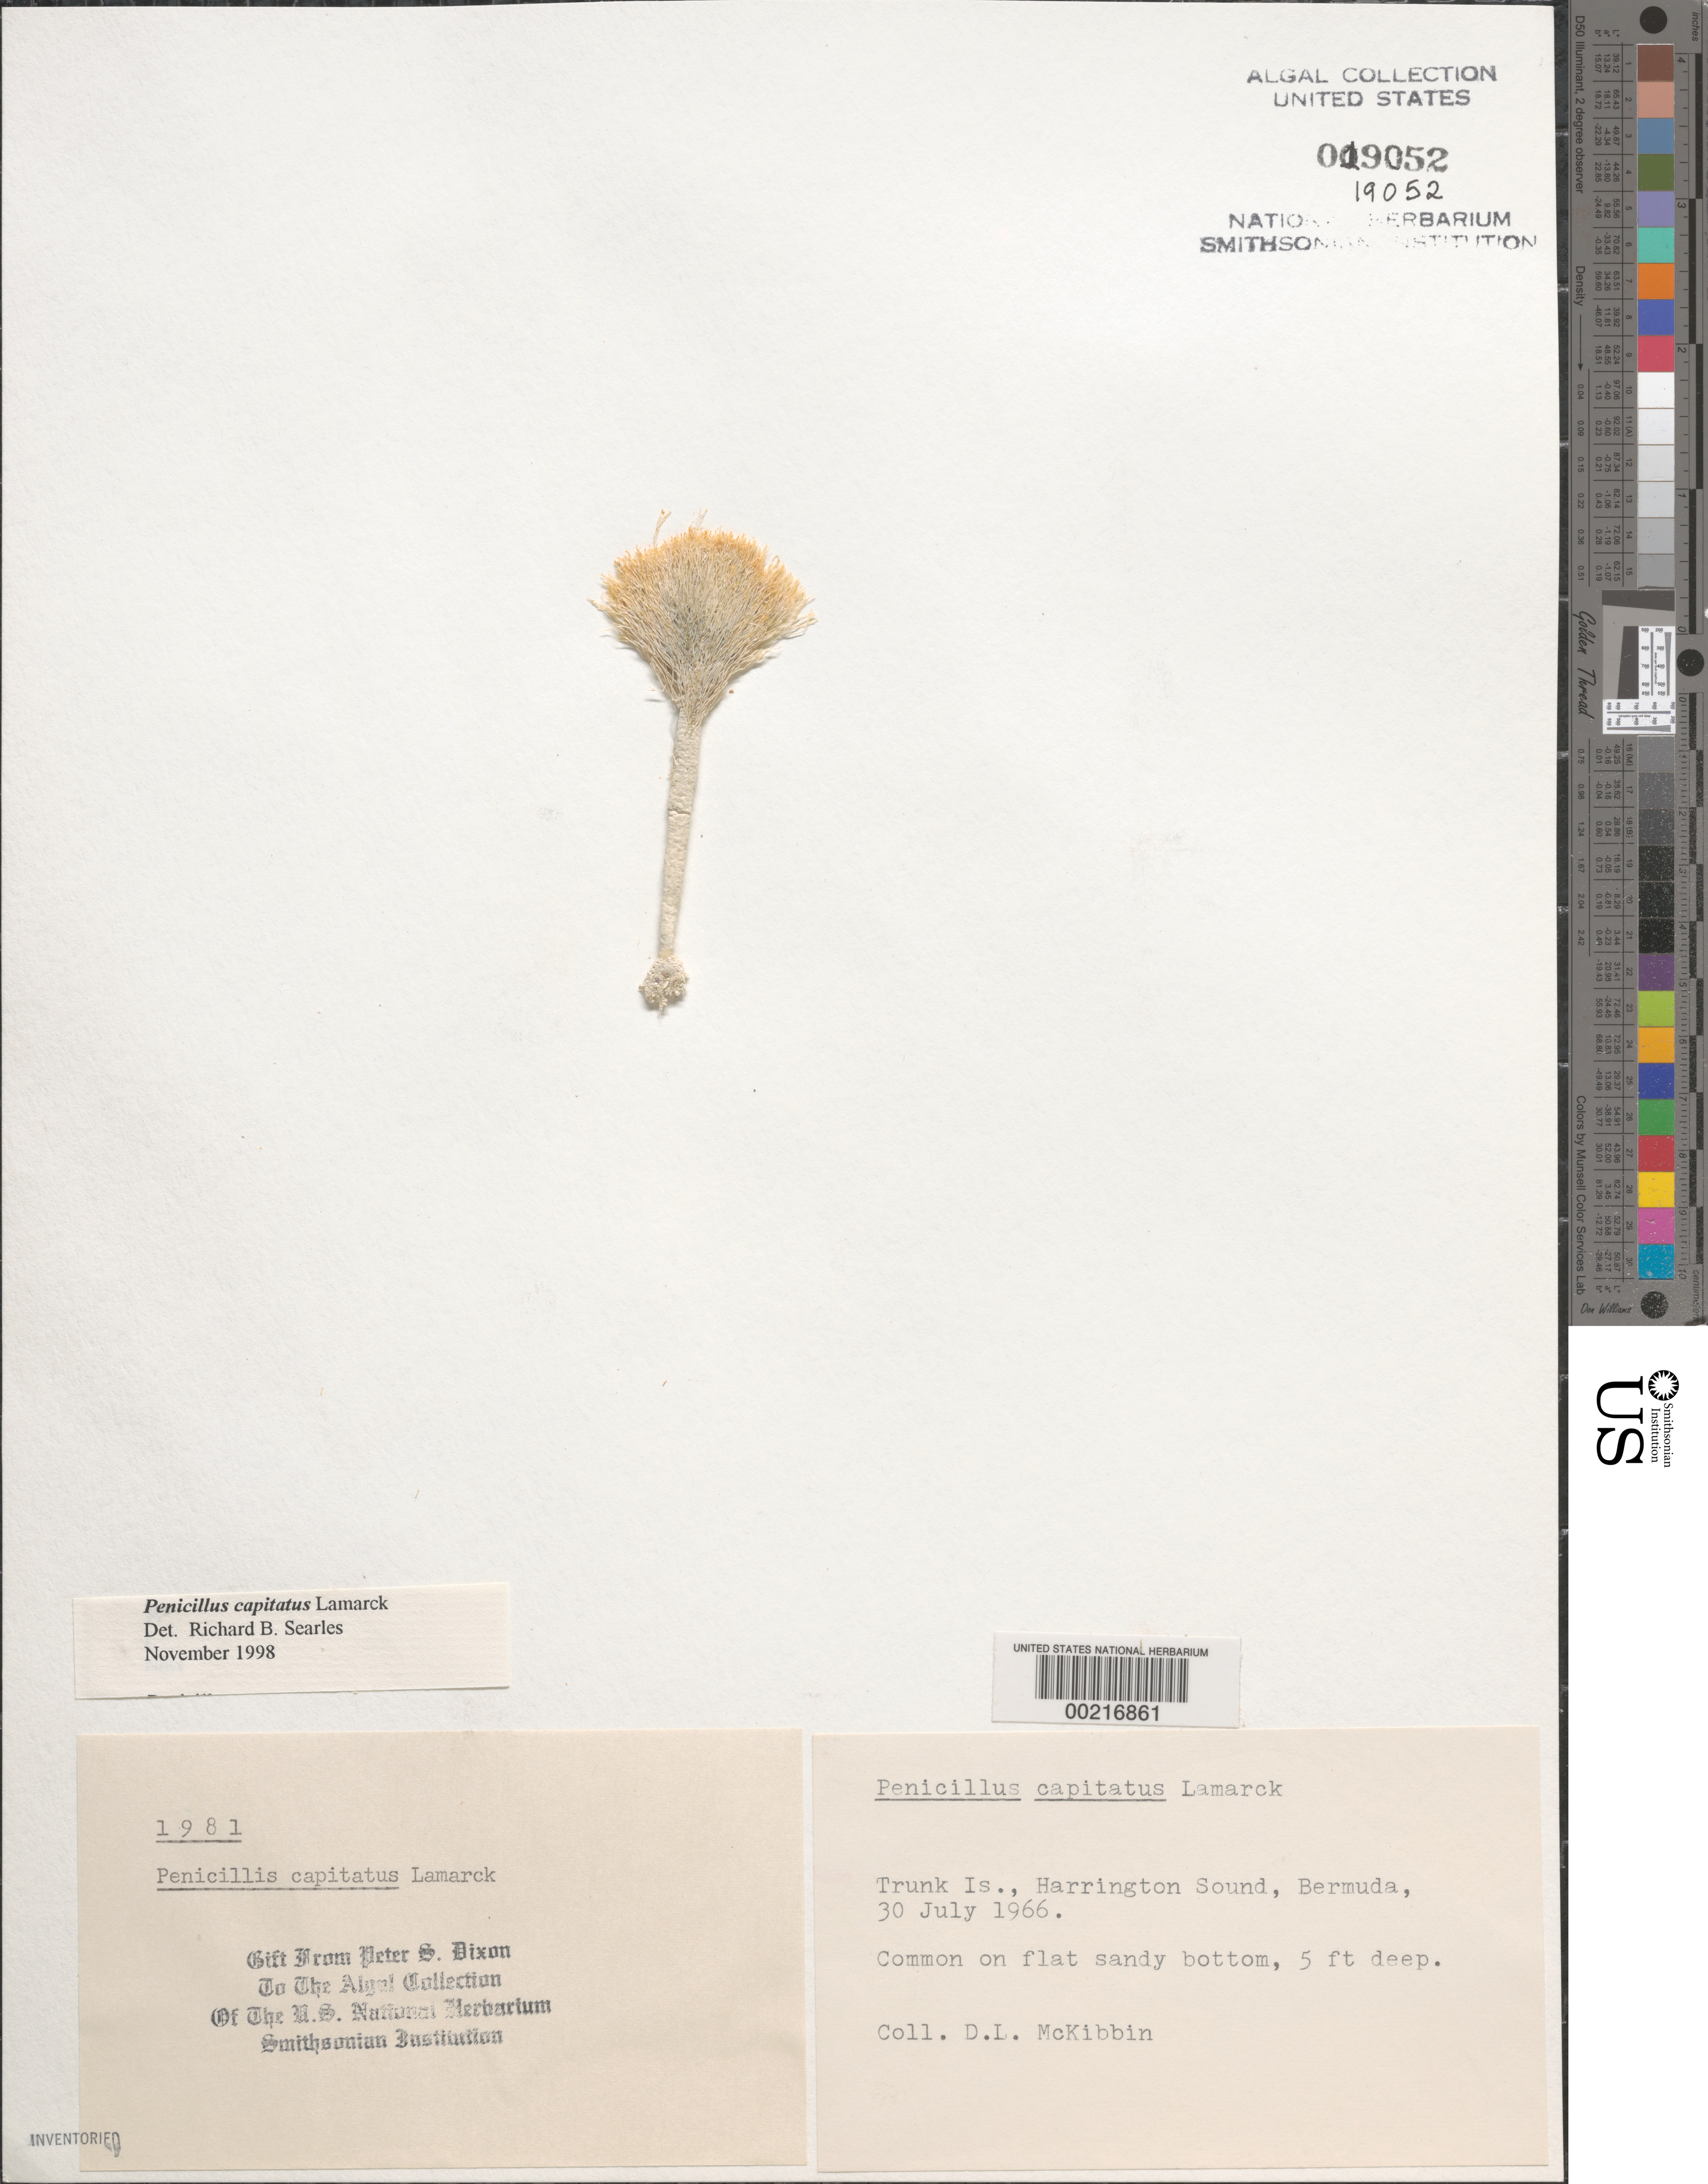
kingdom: Plantae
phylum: Chlorophyta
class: Ulvophyceae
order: Bryopsidales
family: Udoteaceae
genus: Penicillus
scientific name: Penicillus capitatus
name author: Lam.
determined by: Dixon, P. S.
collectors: D. Mckibbin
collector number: PSD 1981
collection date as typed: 30 Jul 1966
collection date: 1966-07-30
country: Bermuda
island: Bermuda Island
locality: Trunk Island, Harrington Sound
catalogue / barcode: US 19052